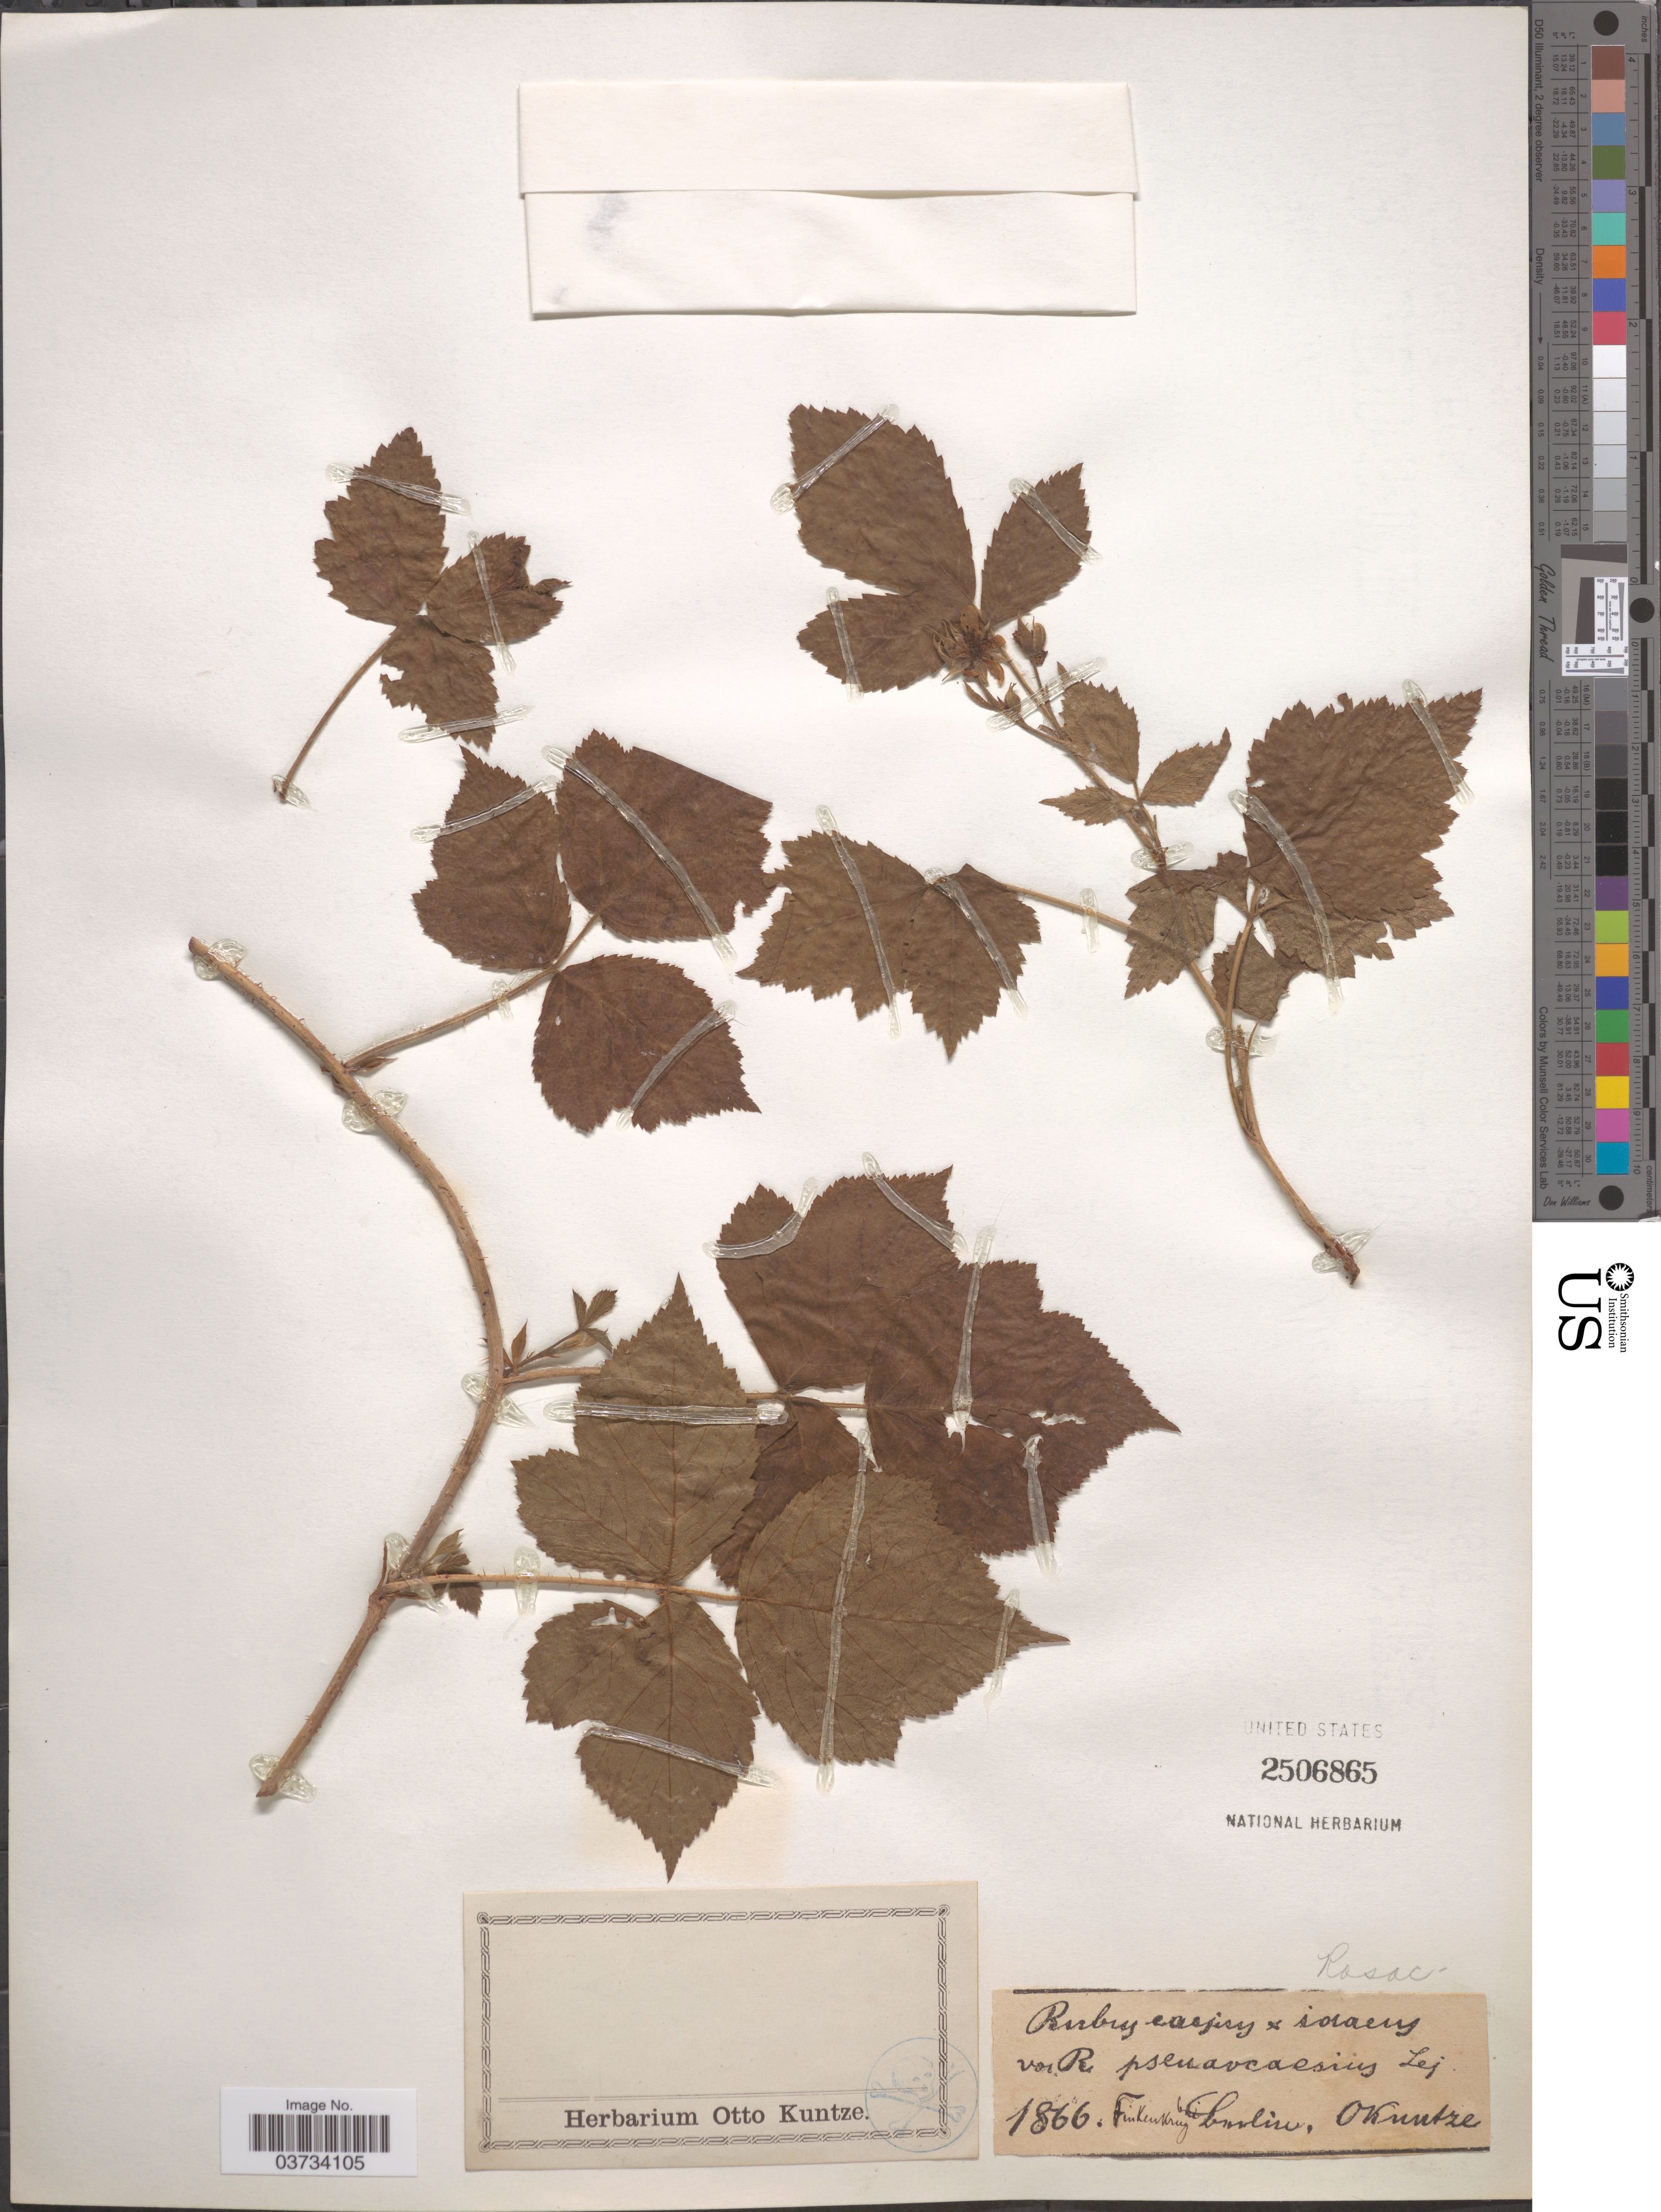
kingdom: Plantae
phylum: Tracheophyta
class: Magnoliopsida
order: Rosales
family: Rosaceae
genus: Rubus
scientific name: Rubus caesius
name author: L.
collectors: C.E.O. Kuntze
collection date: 1866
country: Germany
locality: Finkenkrug bei Berlin [interpreted]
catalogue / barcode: US 2506865